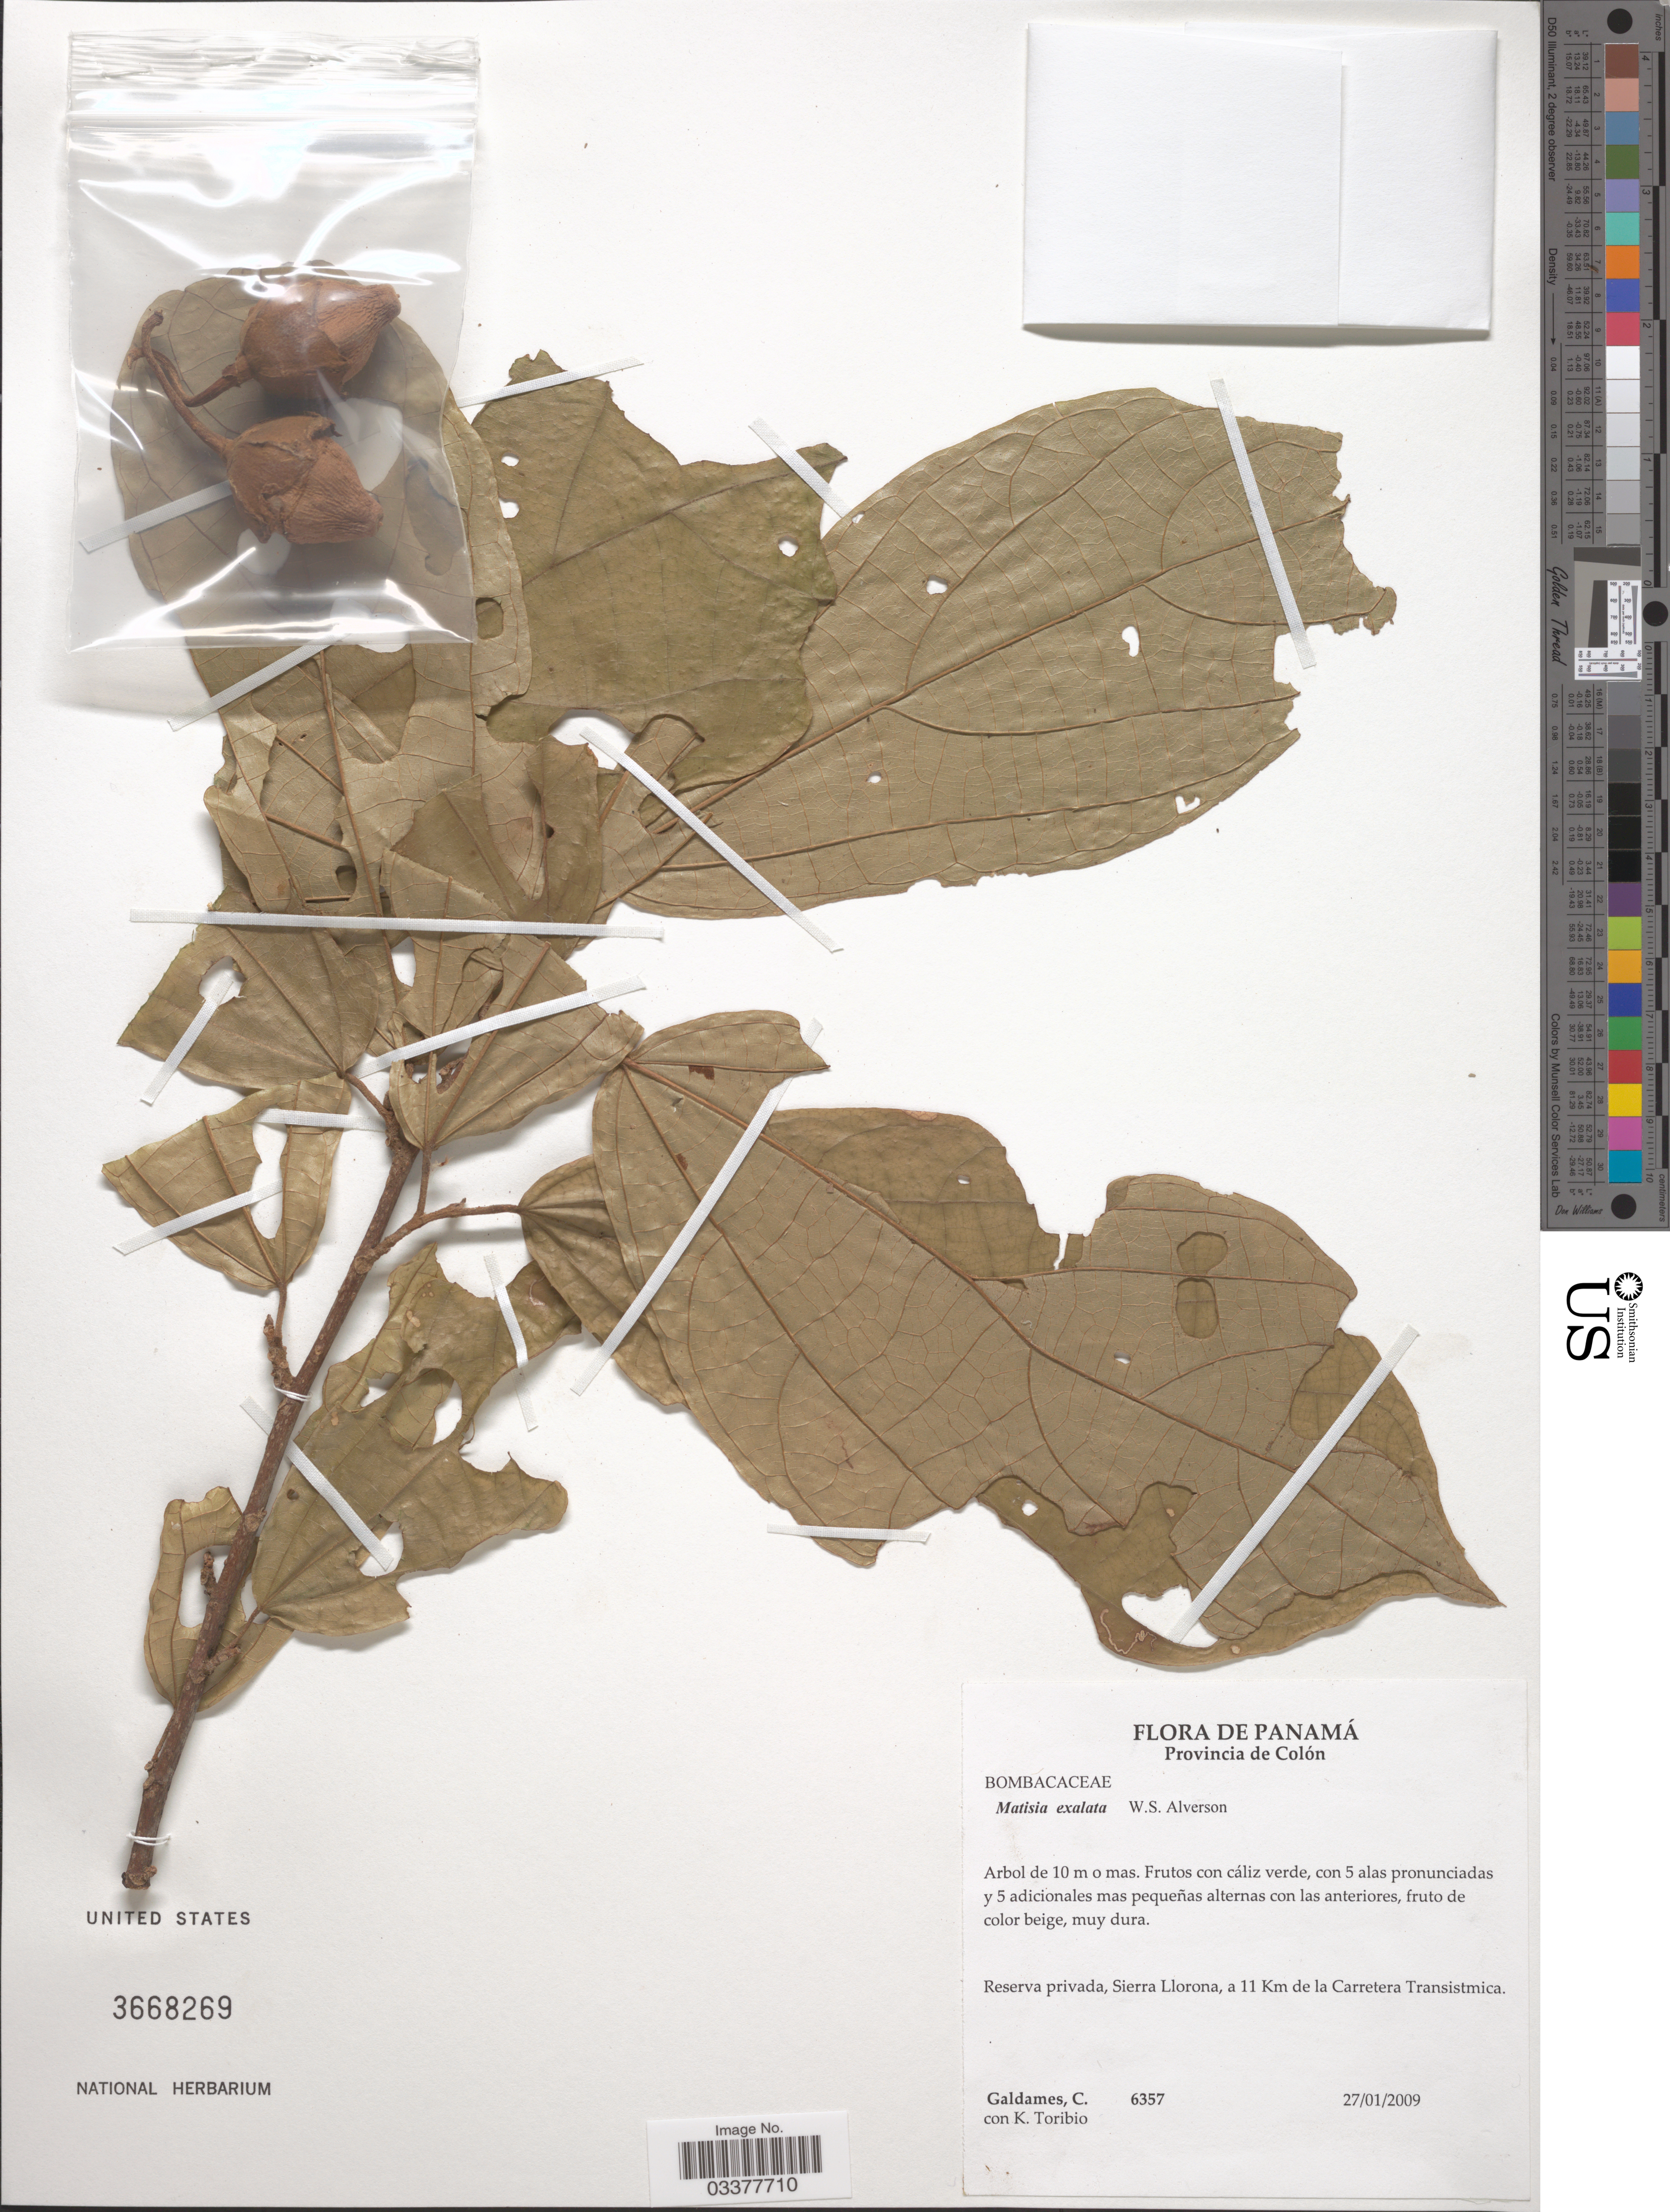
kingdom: Plantae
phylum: Tracheophyta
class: Magnoliopsida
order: Malvales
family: Malvaceae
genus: Matisia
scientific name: Matisia exalata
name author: W.S. Alverson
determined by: Dorr, L. J., (BOT), Smithsonian Institution - National Museum of Natural History (UNITED STATES)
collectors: C. Galdames & K. Toribio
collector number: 6357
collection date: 2009-01-27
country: Panama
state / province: Colón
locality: Reserva privada, Sierra Llorona, a 11 Km de la Carretera Transistmica.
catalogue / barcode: US 3668269